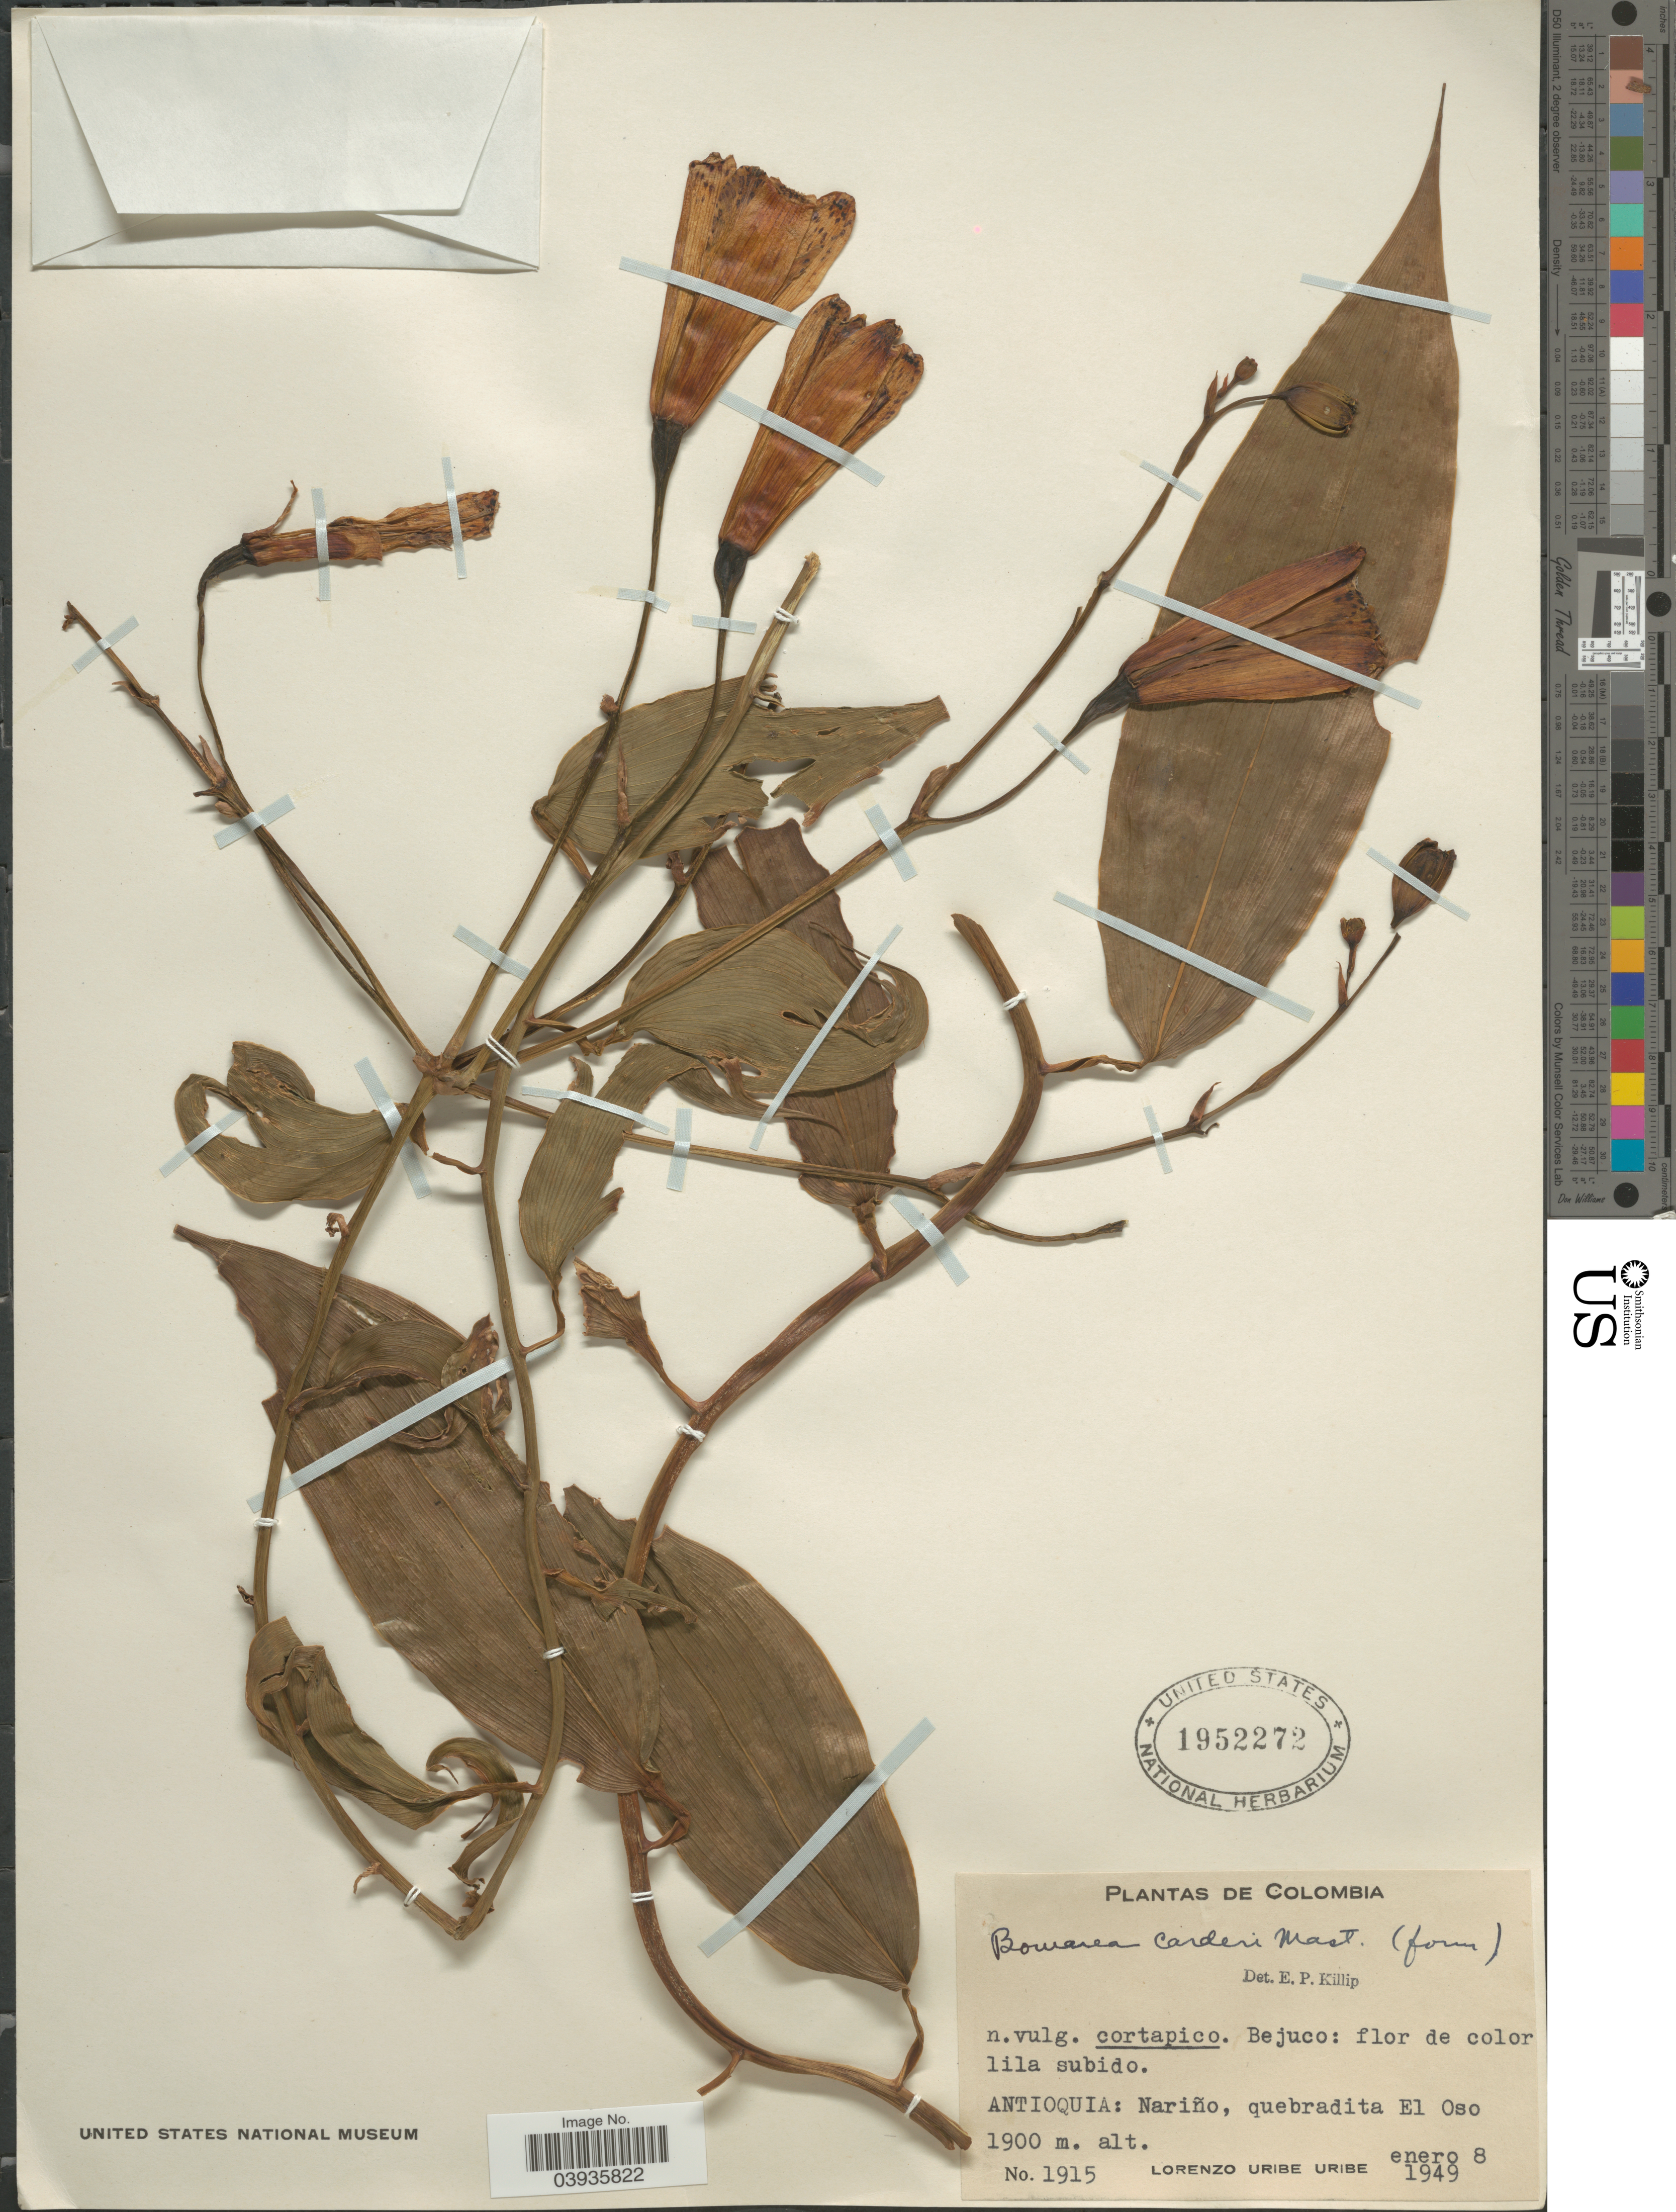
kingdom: Plantae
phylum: Tracheophyta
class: Liliopsida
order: Liliales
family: Alstroemeriaceae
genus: Bomarea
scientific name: Bomarea carderi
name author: Mast.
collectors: L. Uribe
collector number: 1915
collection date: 1949-01-08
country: Colombia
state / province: Antioquia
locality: Nariño, quebradita El Oso.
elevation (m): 1900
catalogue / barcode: US 1952272